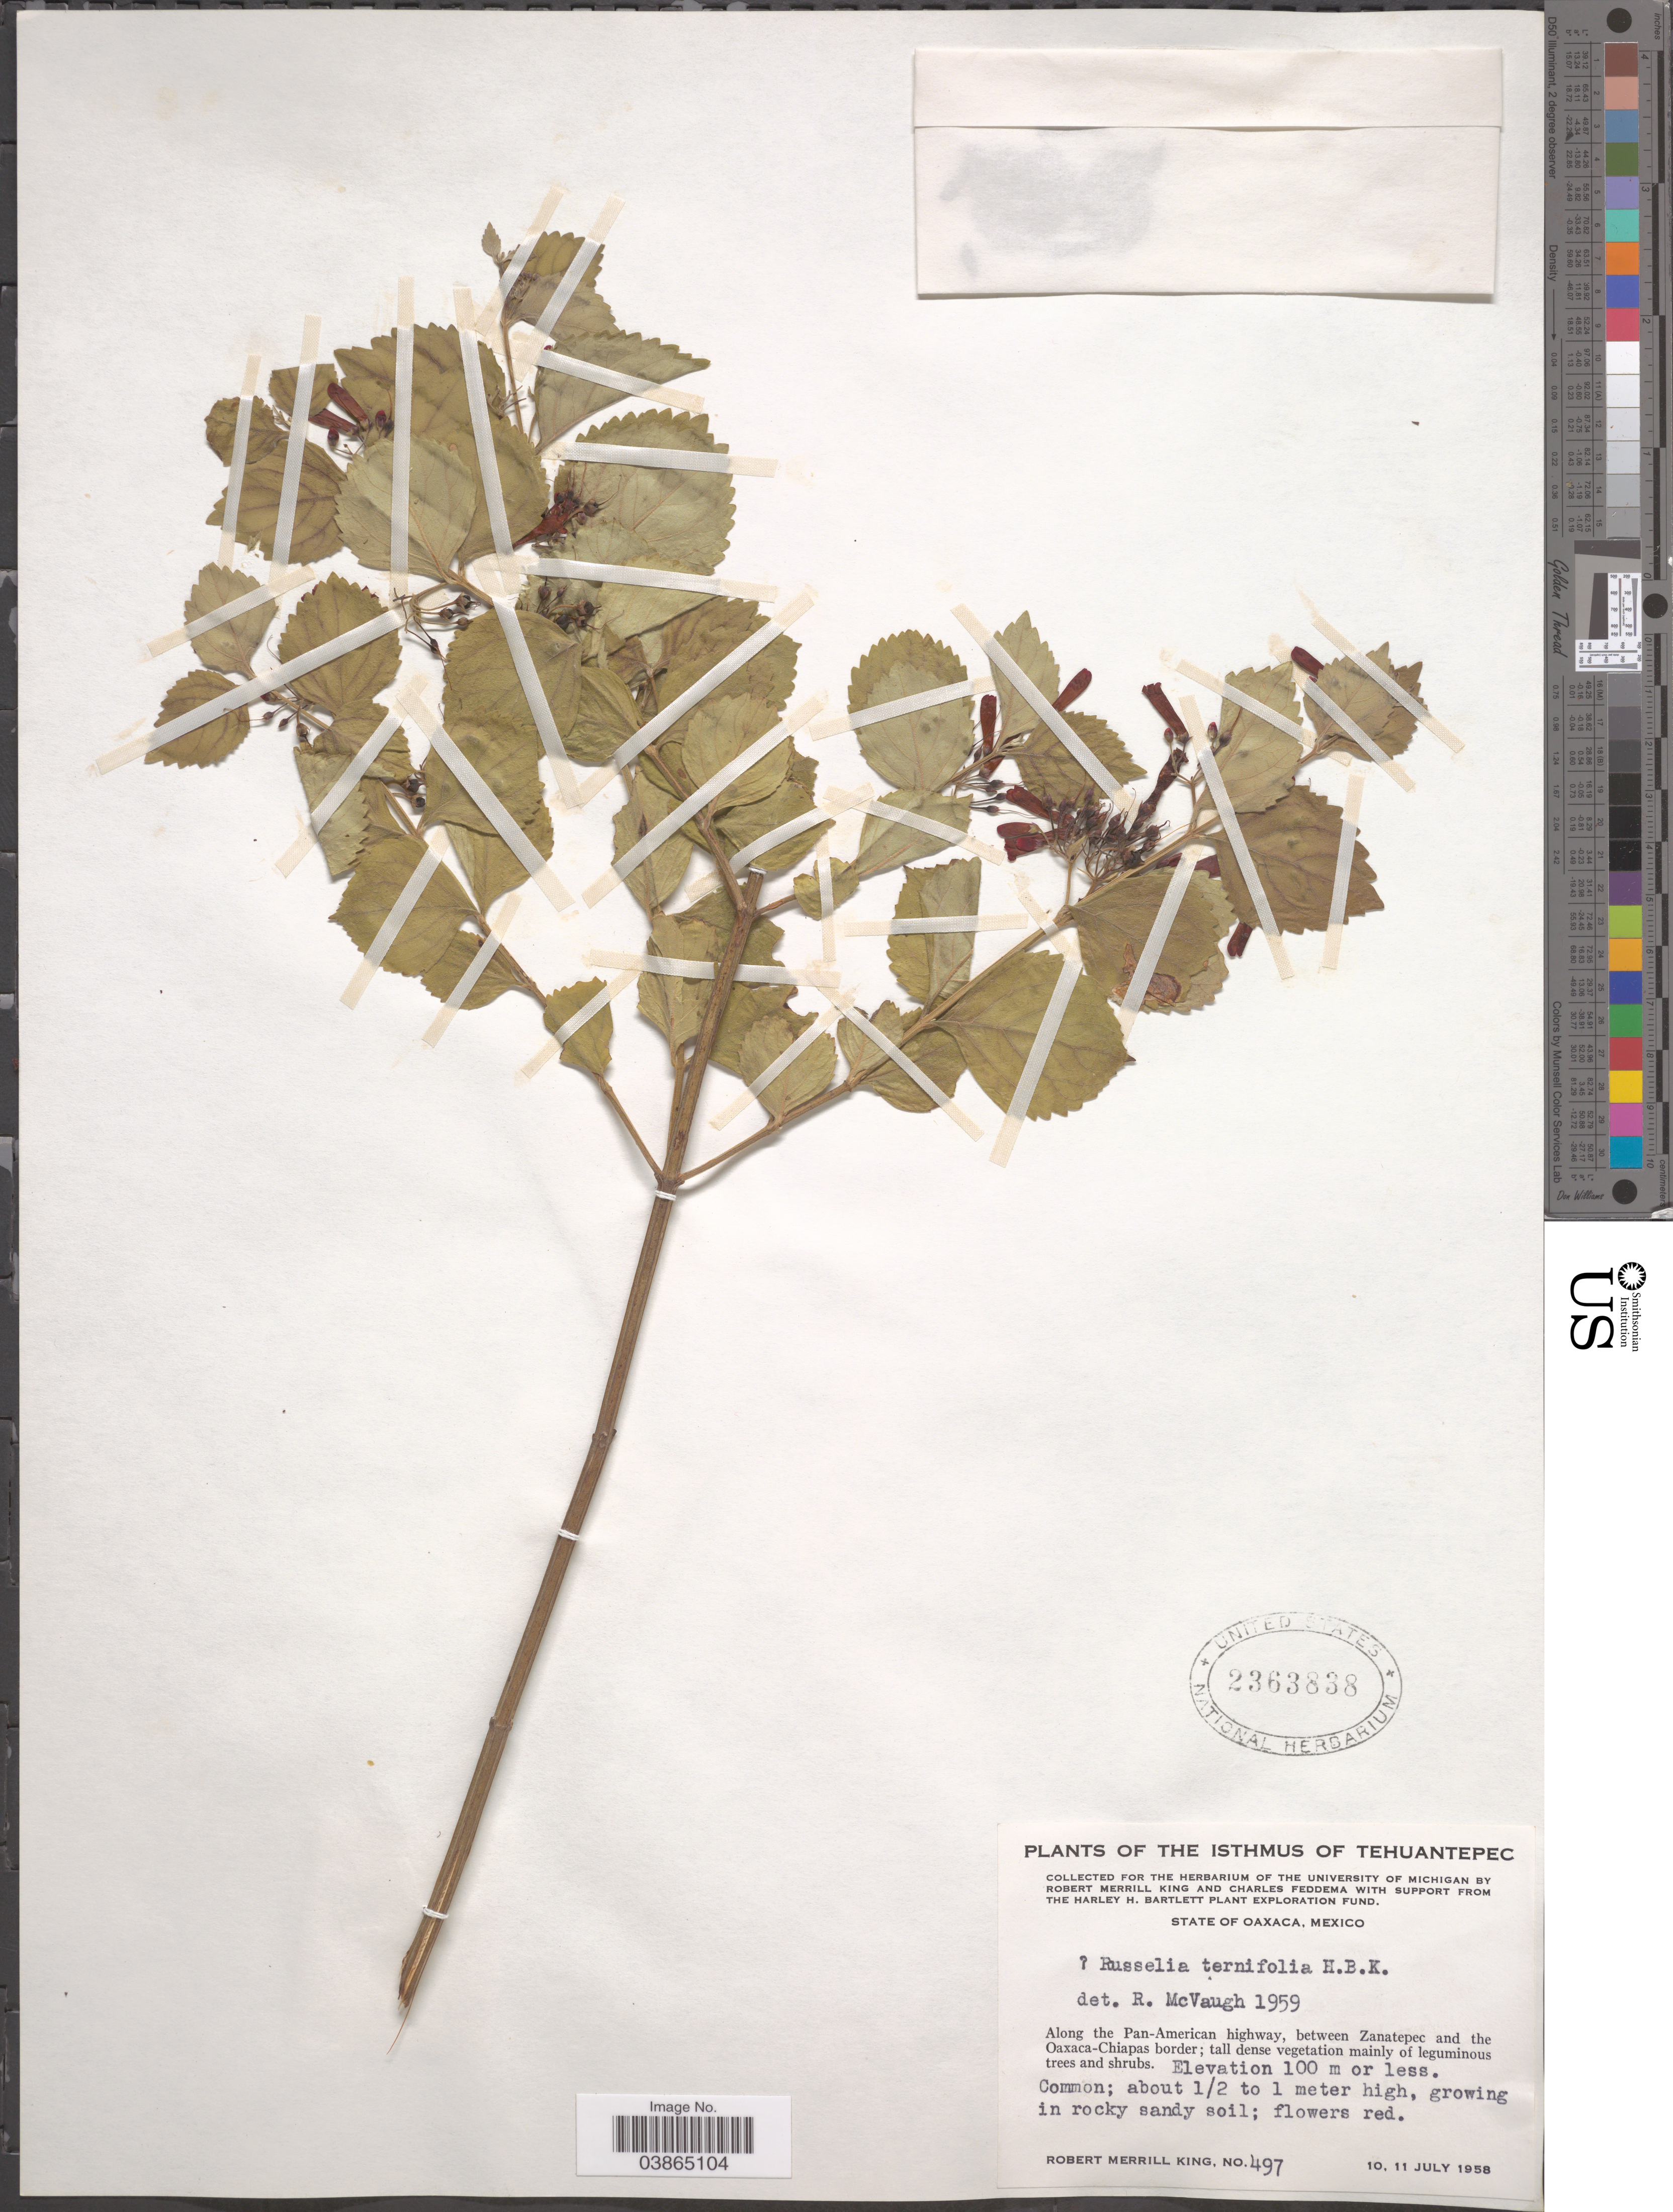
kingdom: Plantae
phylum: Tracheophyta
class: Magnoliopsida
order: Lamiales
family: Plantaginaceae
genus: Russelia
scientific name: Russelia ternifolia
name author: Kunth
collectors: R. M. King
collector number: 497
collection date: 1958-07-10/1958-07-11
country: Mexico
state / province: Oaxaca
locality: The Isthmus of Tehuantepec. Along the Pan-American highway, between Zanatepec and the Oaxaca-Chiapas border.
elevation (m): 100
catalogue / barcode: US 2363838